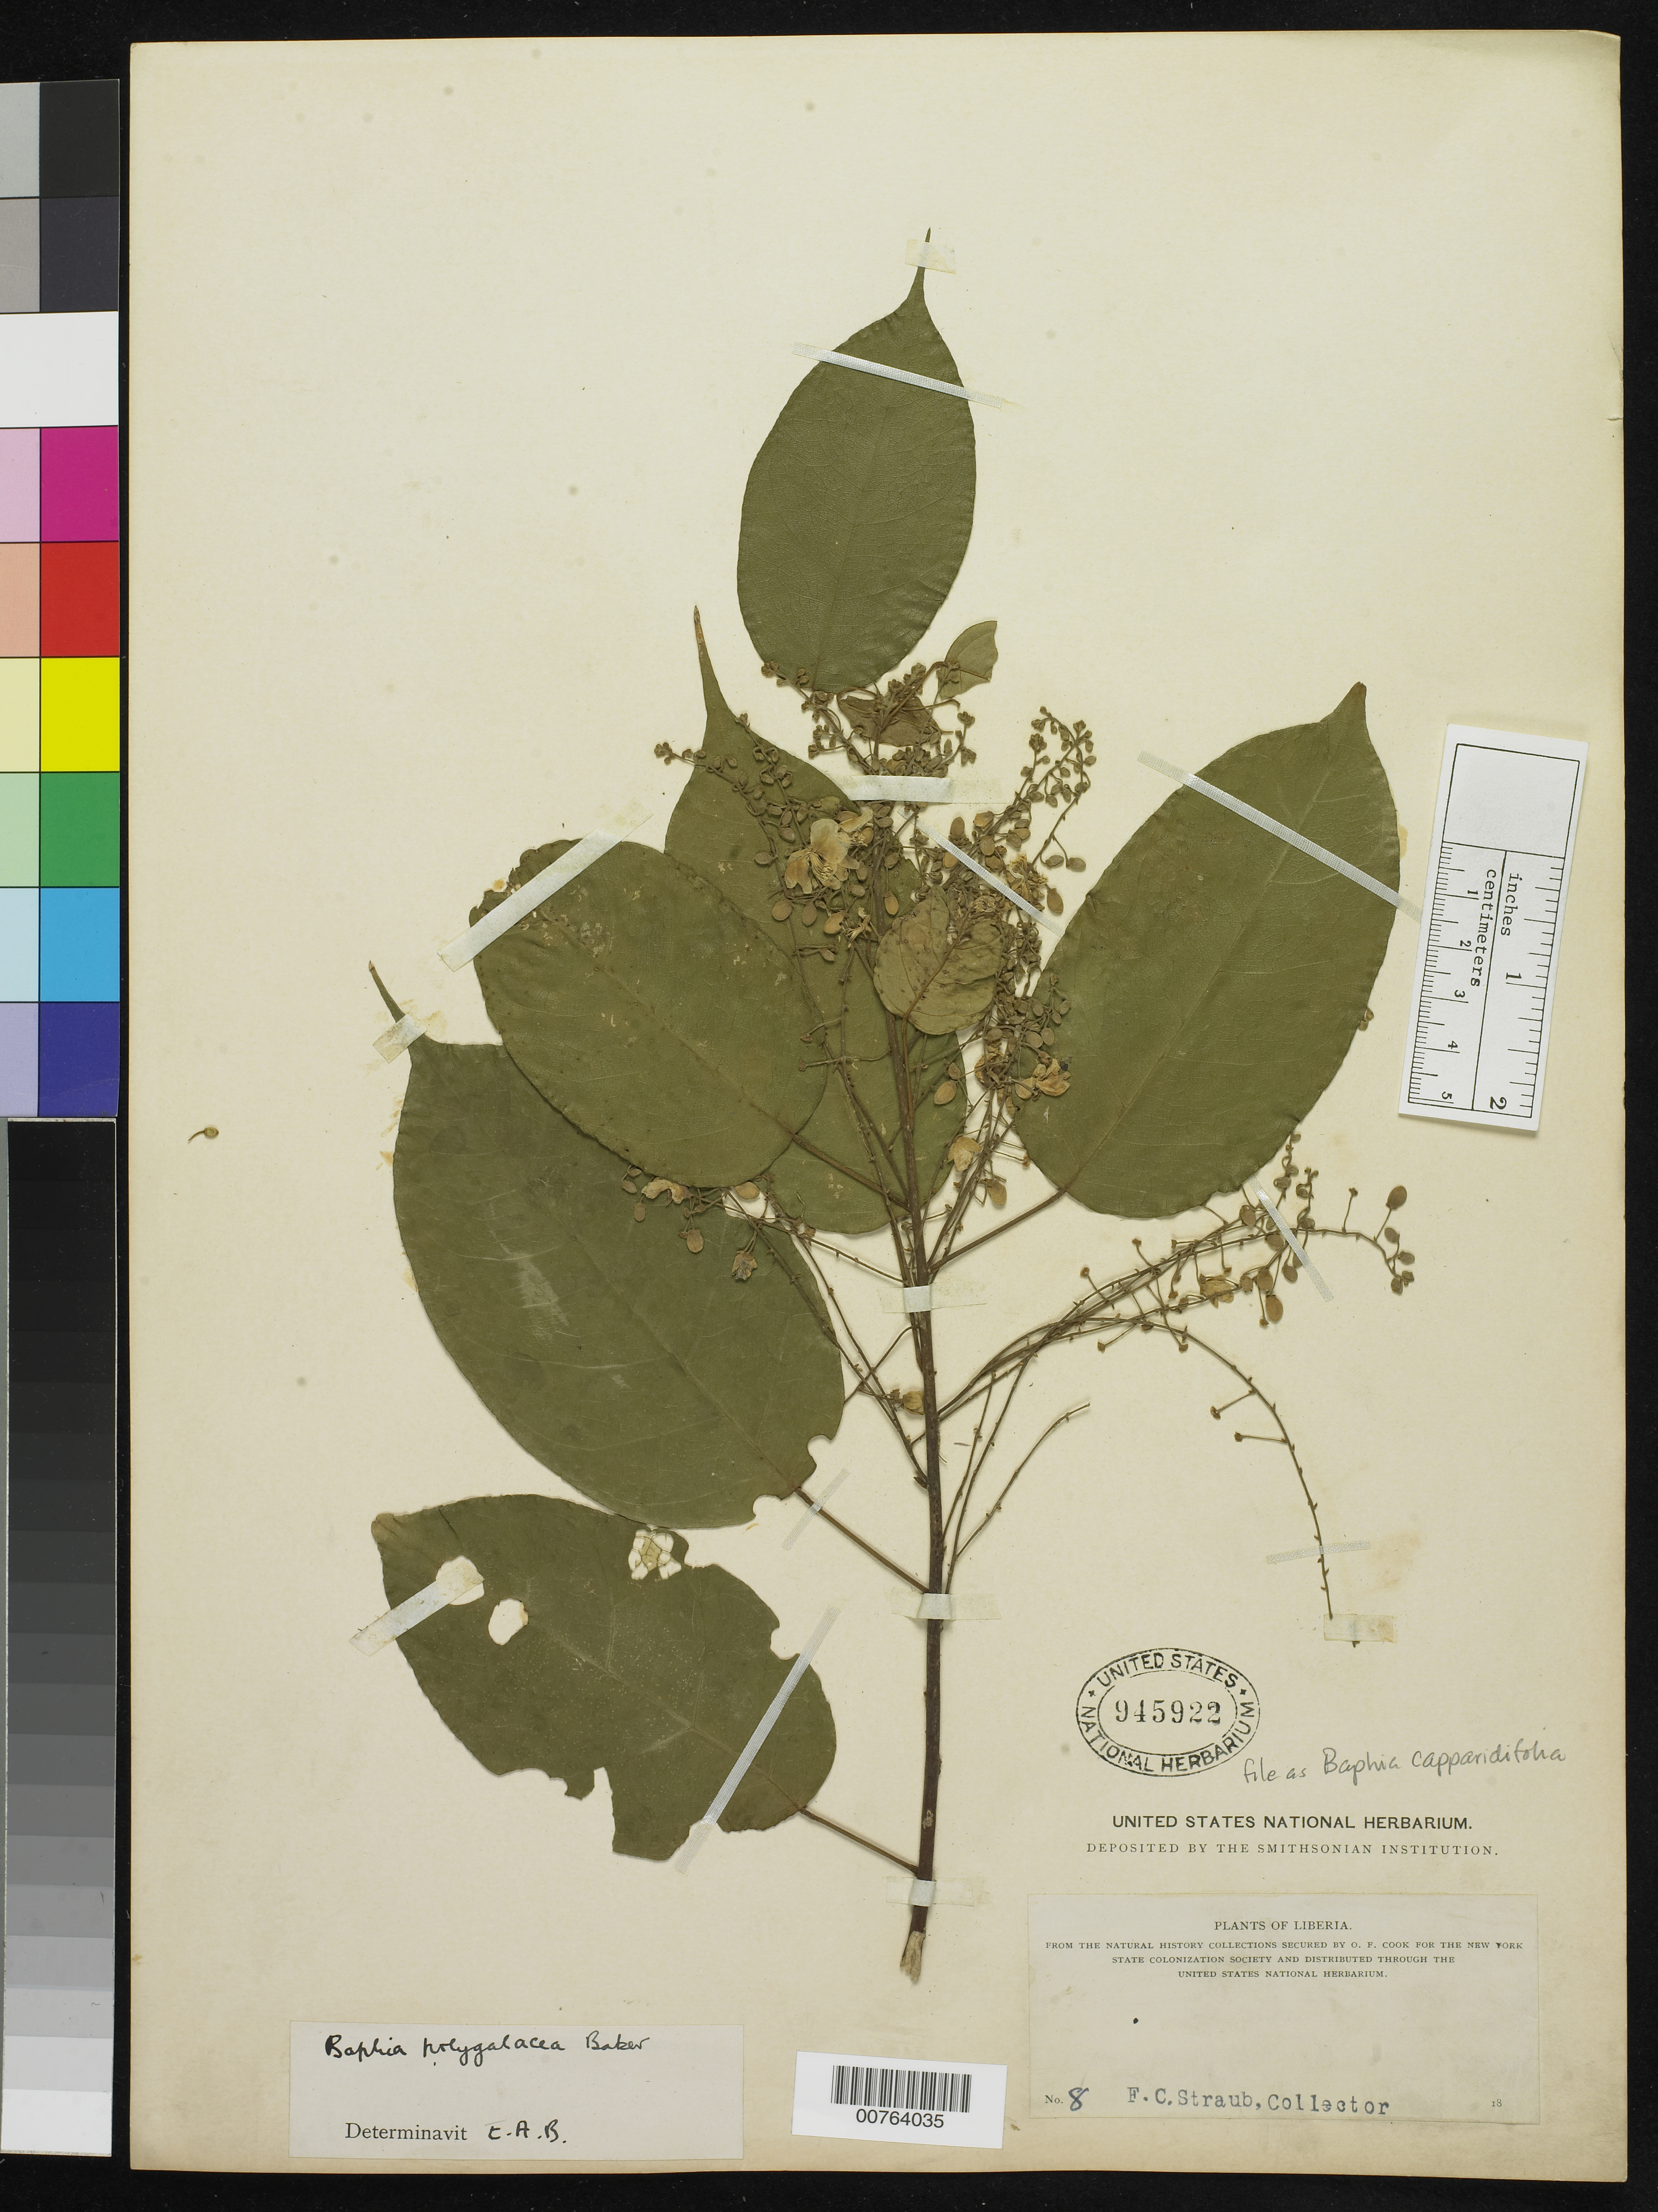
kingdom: Plantae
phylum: Tracheophyta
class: Magnoliopsida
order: Fabales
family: Fabaceae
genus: Baphia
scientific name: Baphia capparidifolia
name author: Baker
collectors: F. Straub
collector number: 8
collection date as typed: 18--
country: Liberia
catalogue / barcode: US 945922